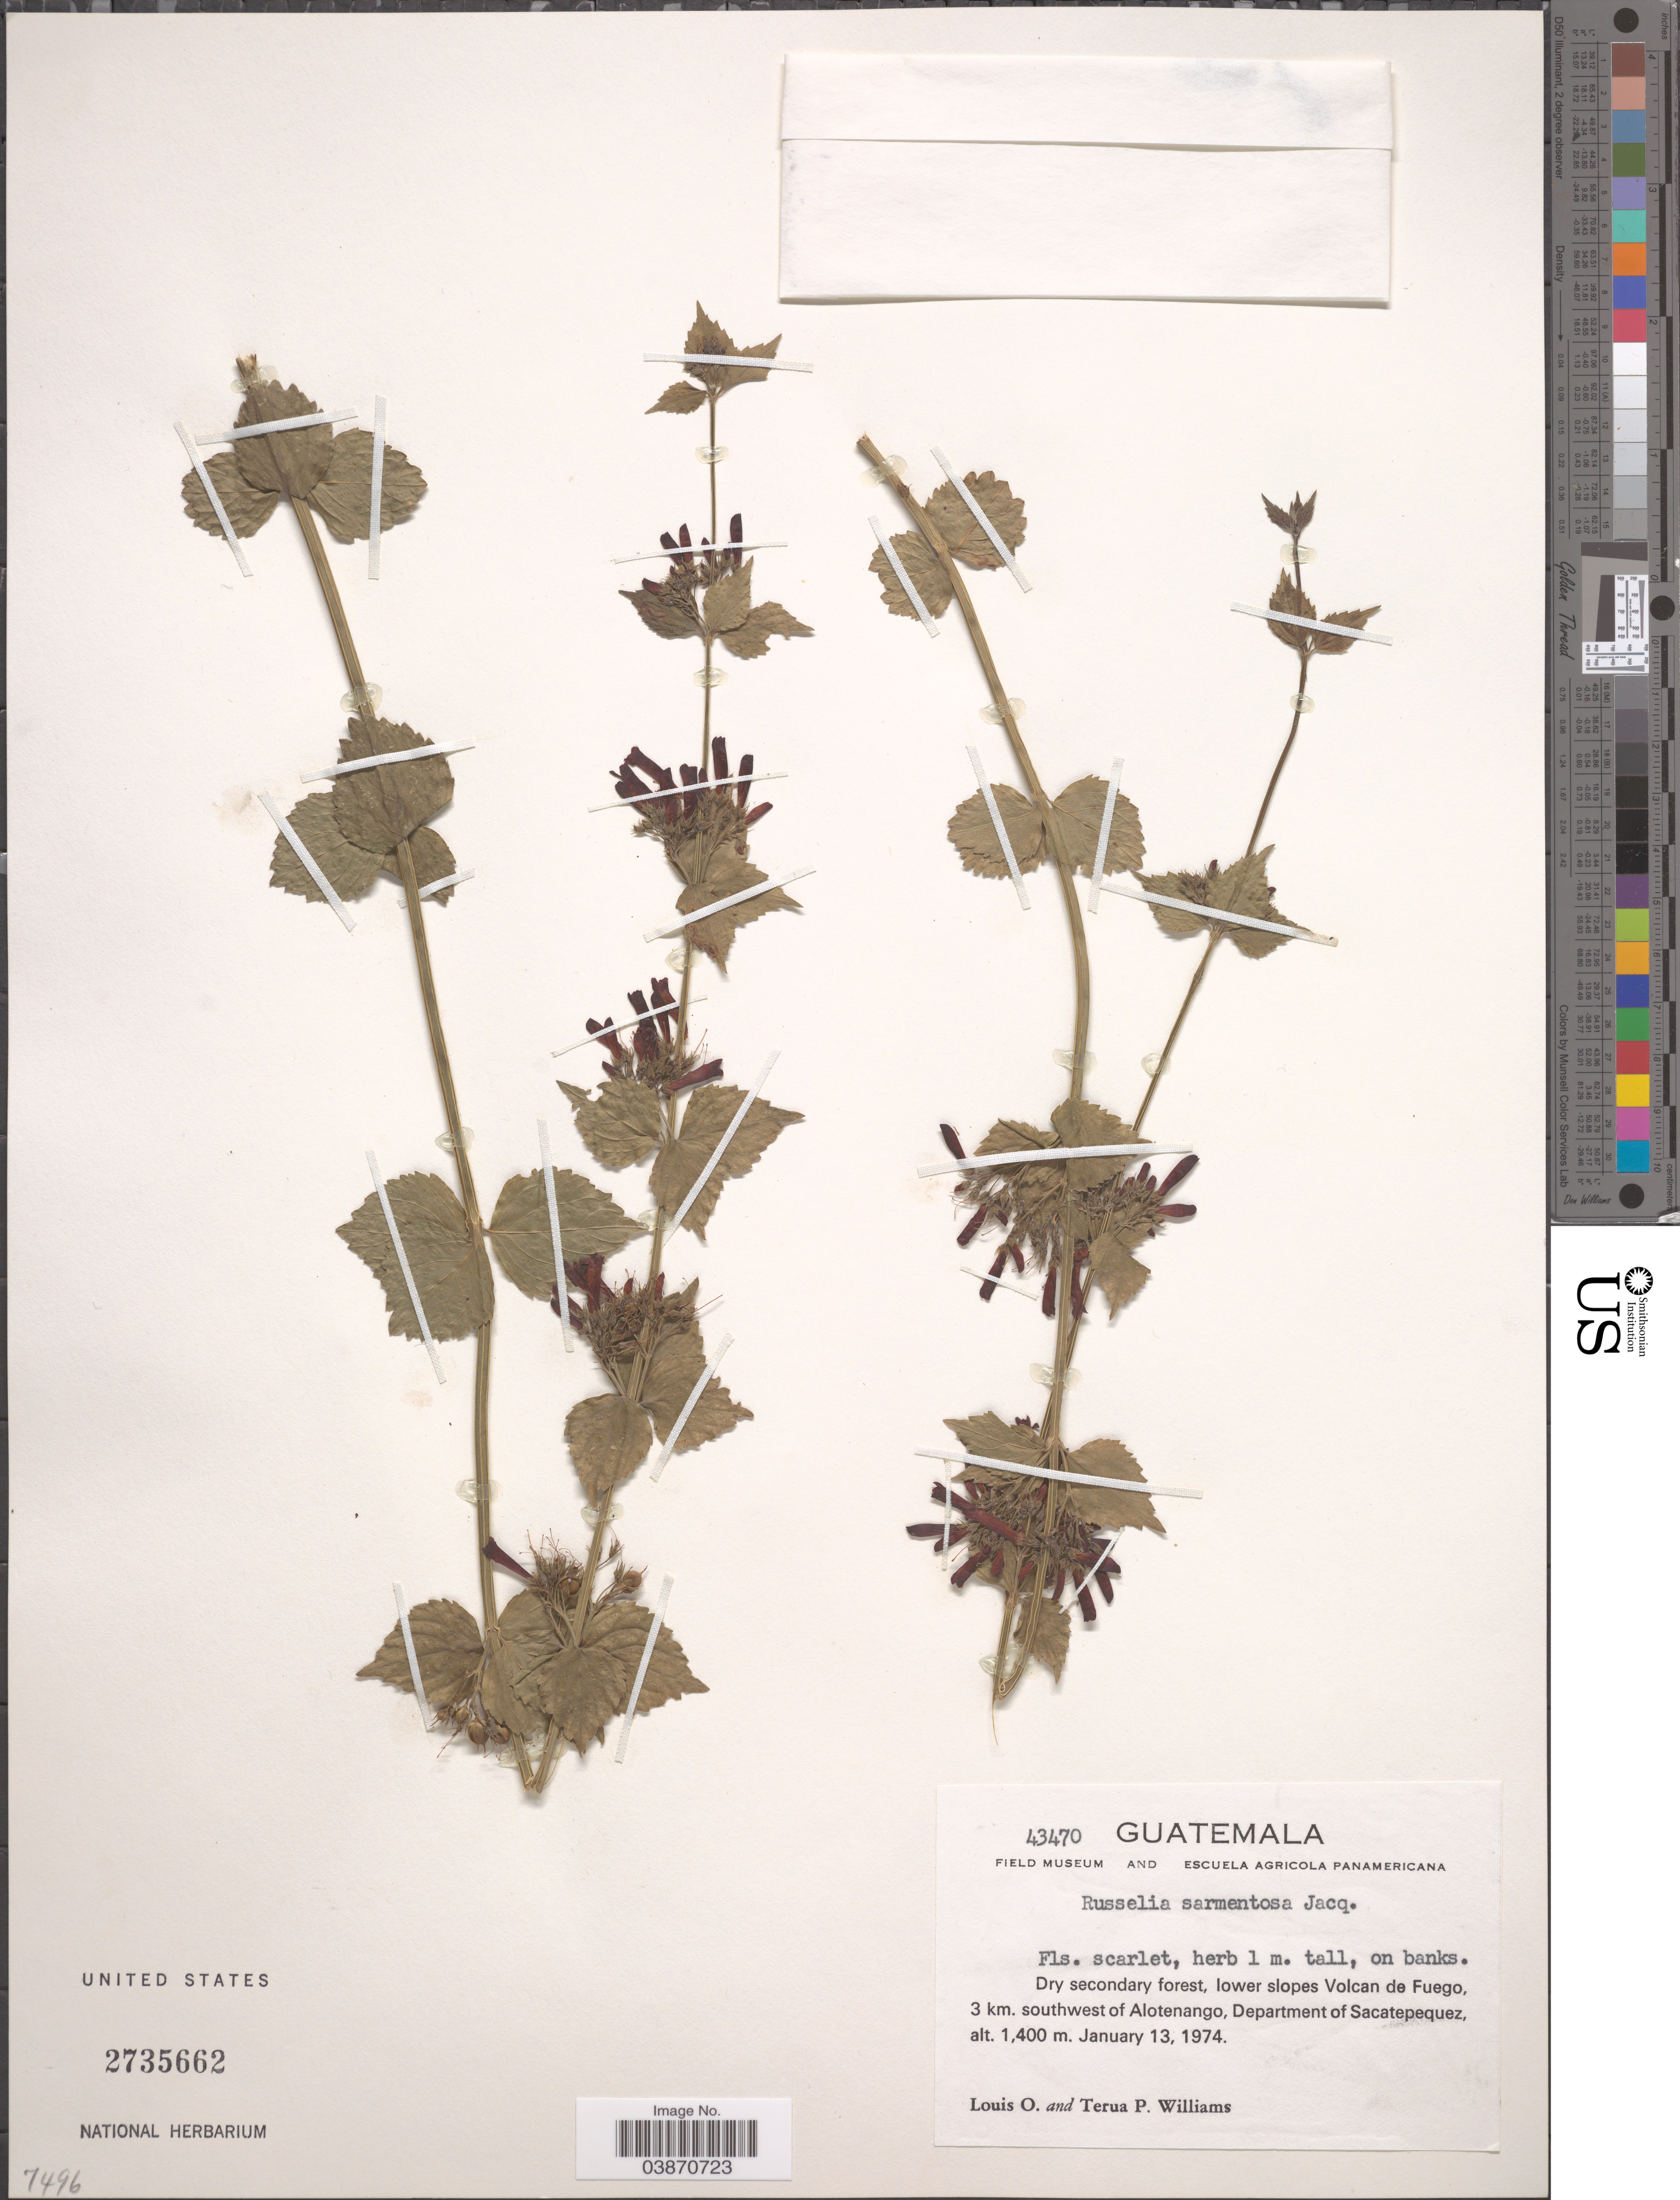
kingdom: Plantae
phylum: Tracheophyta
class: Magnoliopsida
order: Lamiales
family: Plantaginaceae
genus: Russelia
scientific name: Russelia sarmentosa f. velutina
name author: Carlson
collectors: L. O. Williams & T. Williams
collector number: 43470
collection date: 1974-01-13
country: Guatemala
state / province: Sacatepequez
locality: Dry secondary forest, lower slopes Volcan de Fuego, 3 km. southwest of Alotenango, Department of Sacatepequez.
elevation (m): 1400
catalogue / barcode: US 2735662